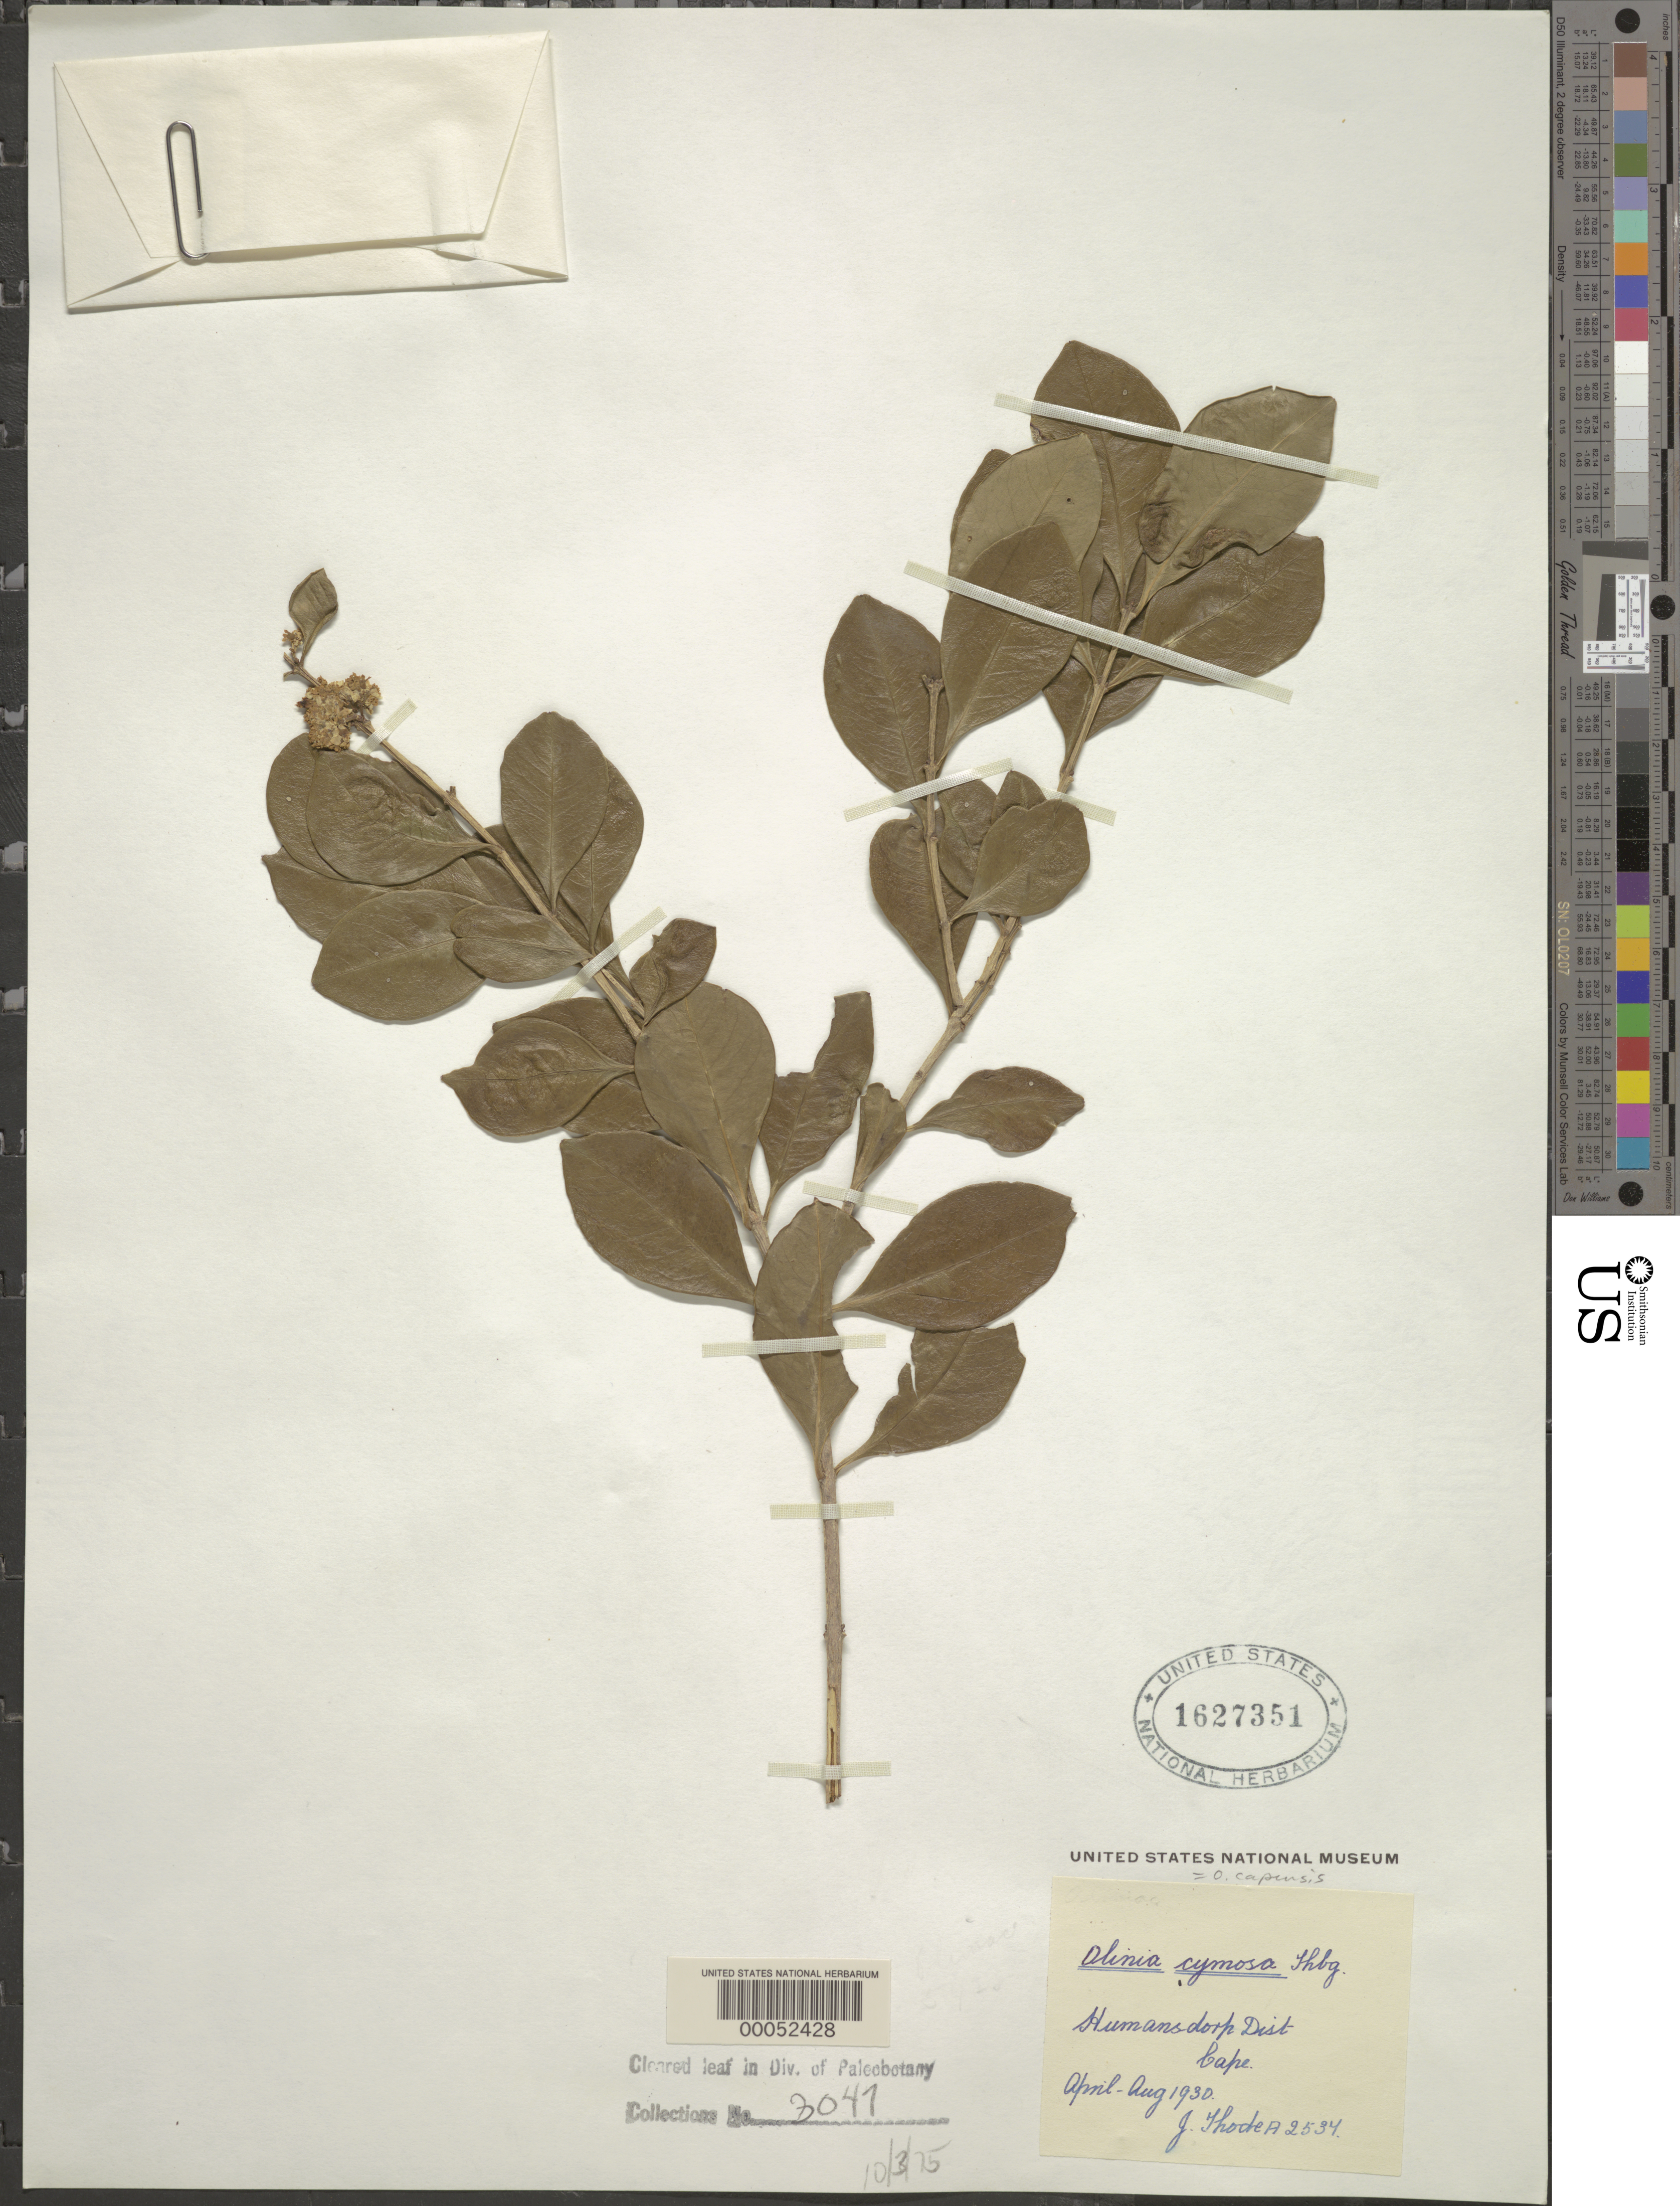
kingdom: Plantae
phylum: Tracheophyta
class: Magnoliopsida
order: Myrtales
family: Penaeaceae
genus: Olinia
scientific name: Olinia cymosa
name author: (L. f.) Thunb.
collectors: J. Thode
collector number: A 2534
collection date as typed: Apr 1930 to -- Aug 1930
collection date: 1930-04/1930-08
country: South Africa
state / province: Eastern Cape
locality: Hummansdorp Dist.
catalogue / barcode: US 1627351